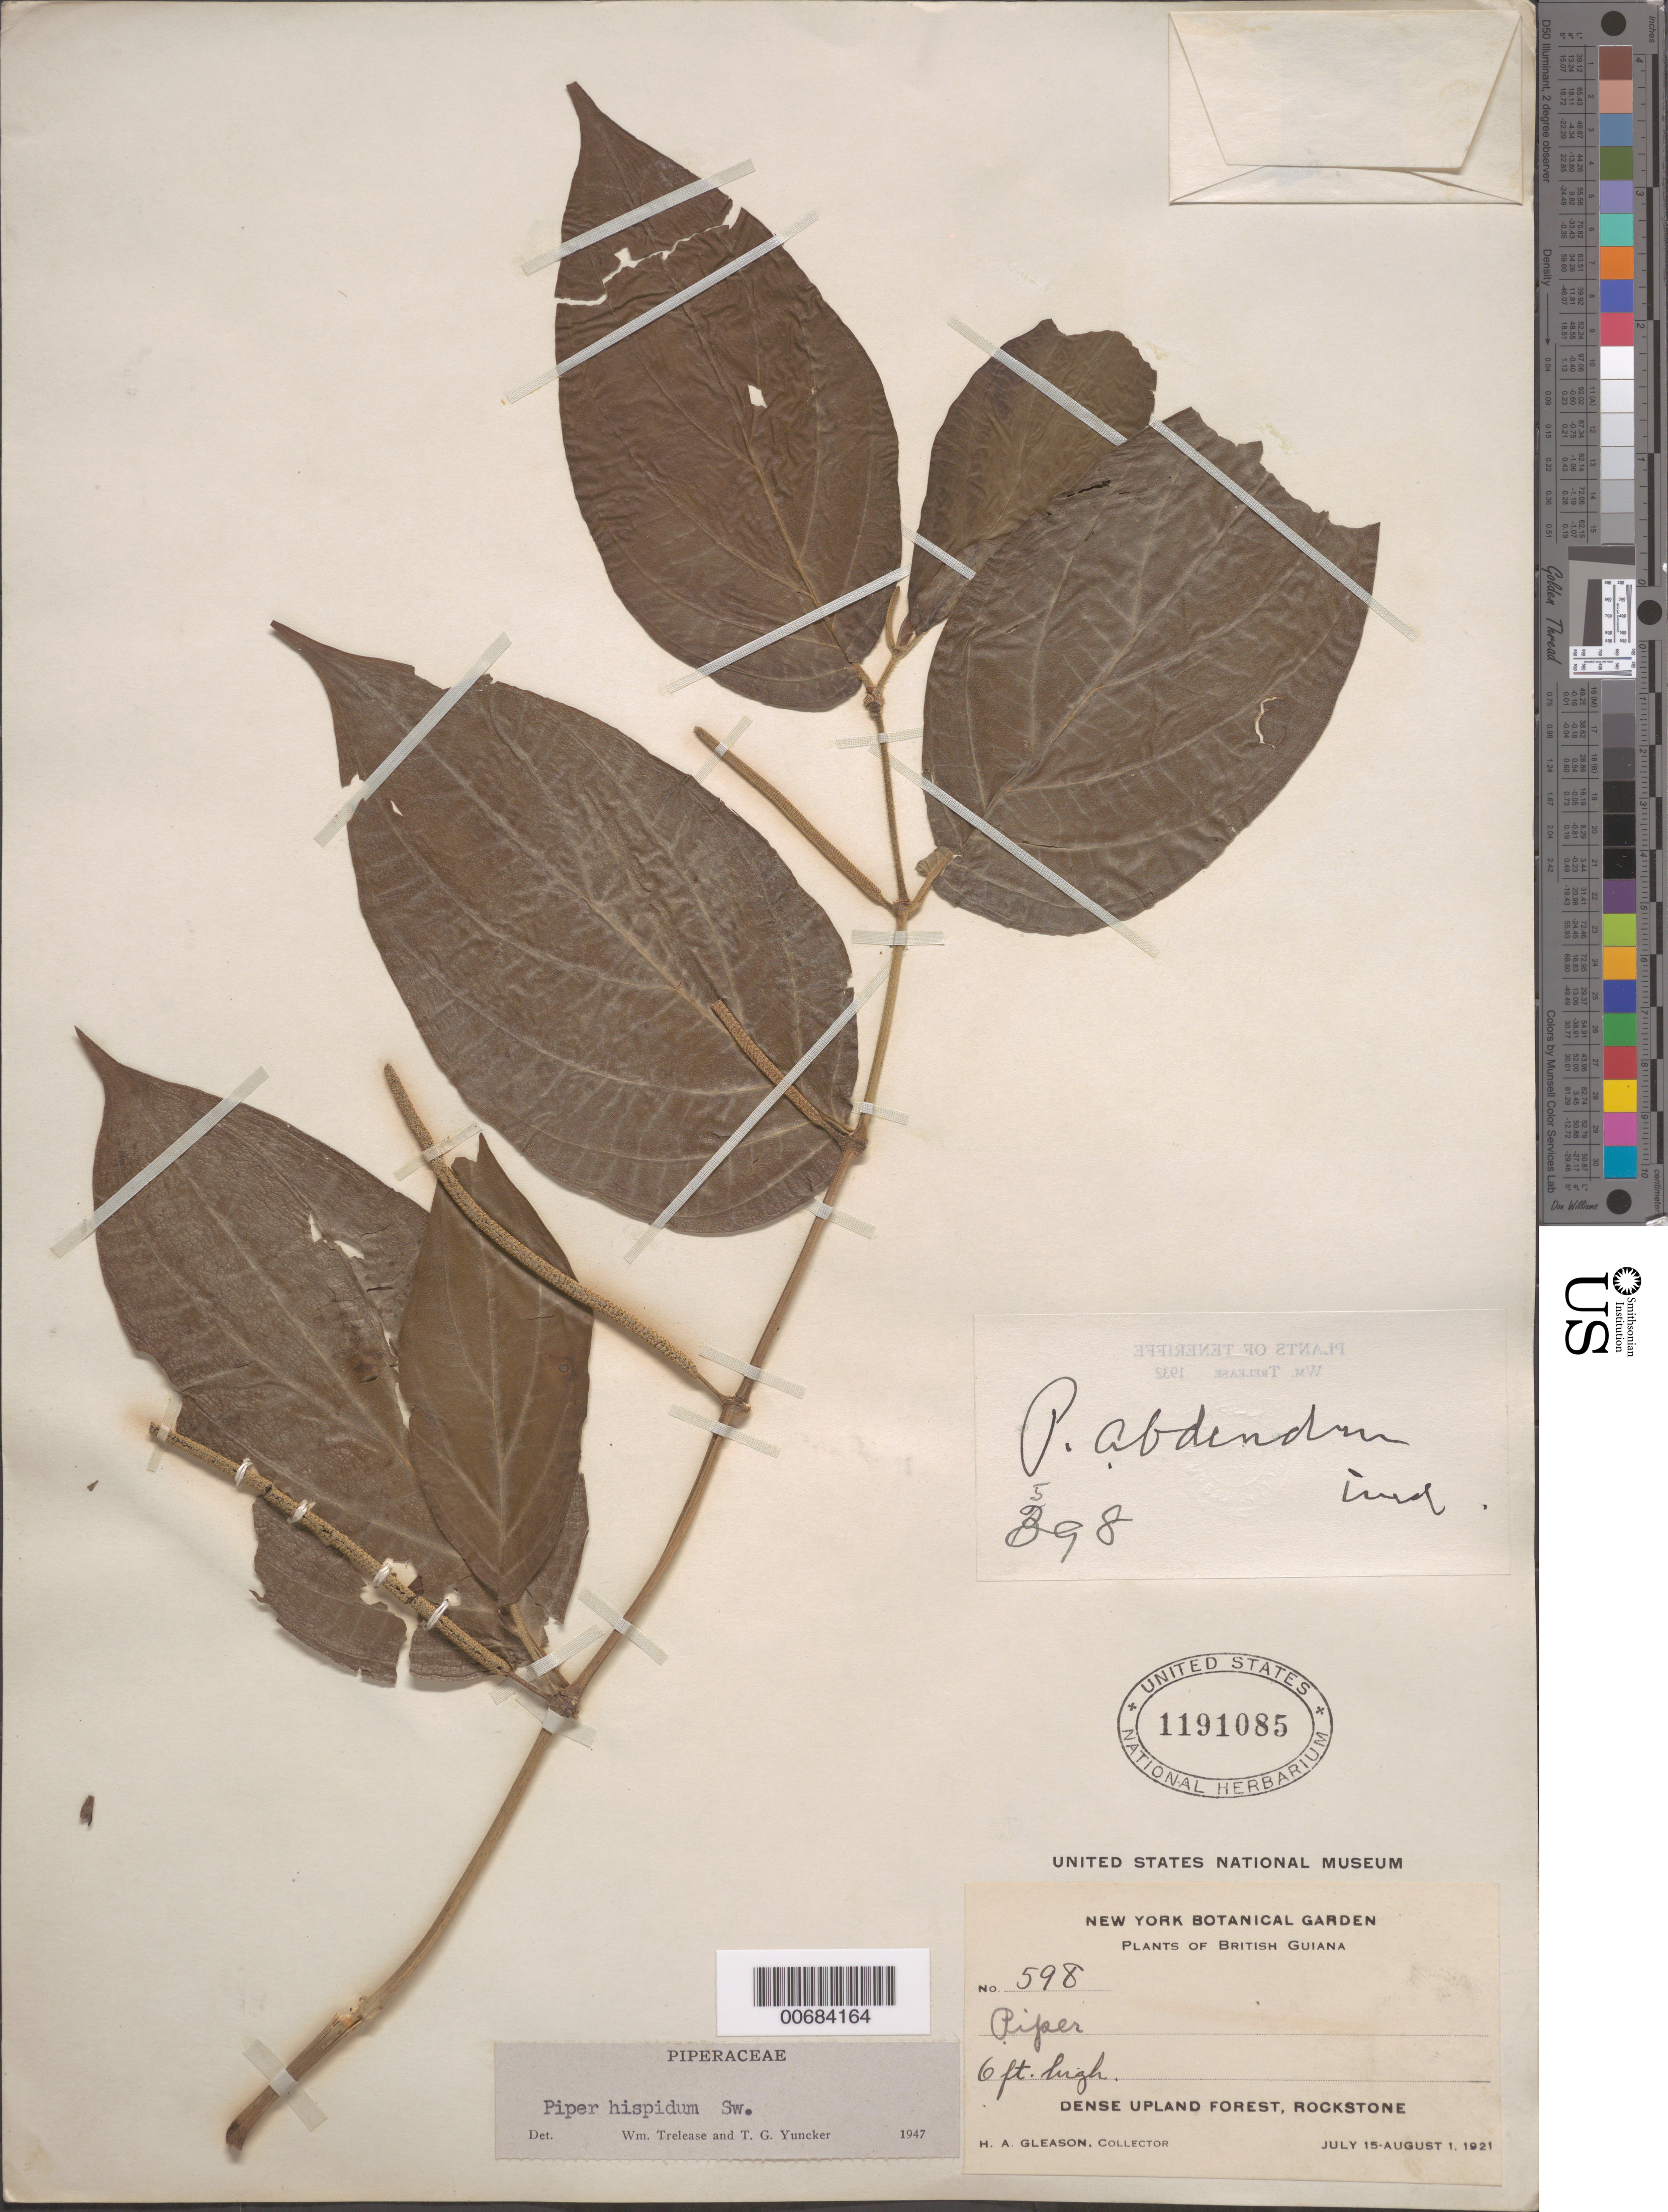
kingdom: Plantae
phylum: Tracheophyta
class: Magnoliopsida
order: Piperales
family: Piperaceae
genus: Piper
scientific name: Piper hispidum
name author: Sw.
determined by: Trelease, W.; Yuncker, T. G.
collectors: H. A. Gleason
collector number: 598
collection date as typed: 15-Jul-21 to 1-Aug-21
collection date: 1921-07-15/1921-08-01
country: Guyana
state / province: U. Demerara-Berbice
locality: Rockstone, in and about the village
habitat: Dense upland forest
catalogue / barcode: US 1191085